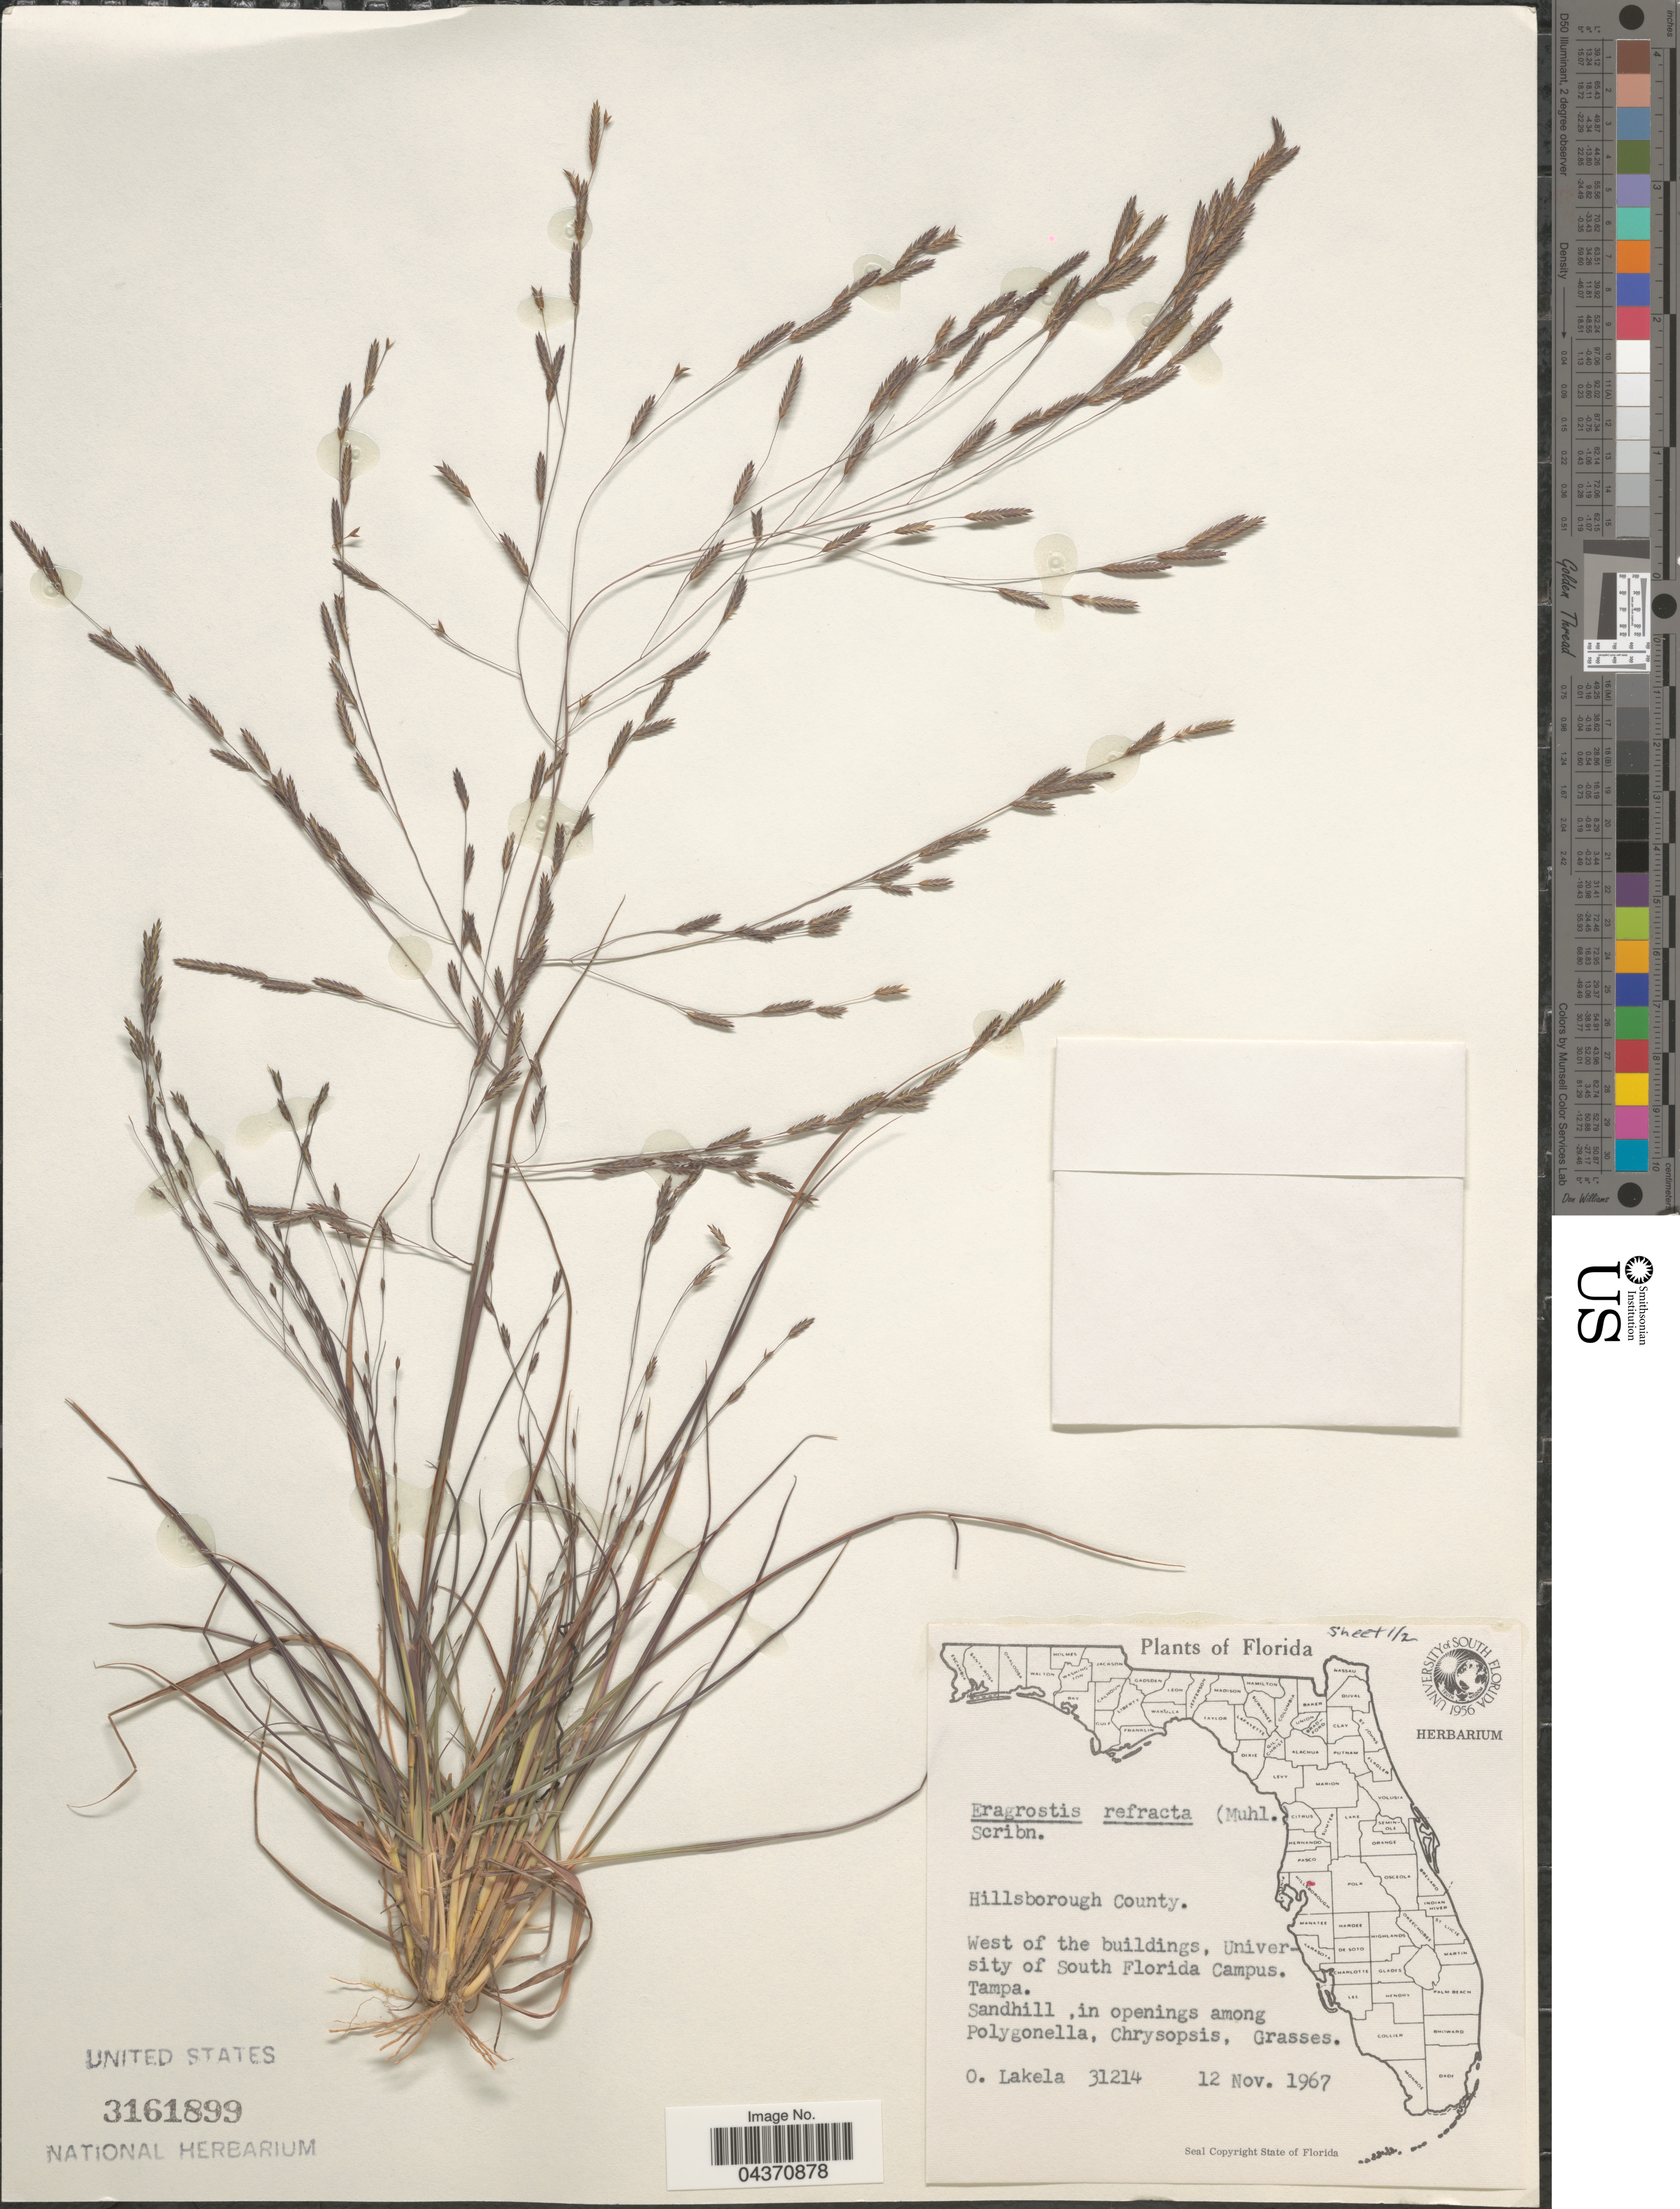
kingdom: Plantae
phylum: Tracheophyta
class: Liliopsida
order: Poales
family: Poaceae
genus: Eragrostis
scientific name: Eragrostis refracta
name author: (Muhl.) Scribn.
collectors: O. Lakela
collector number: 31214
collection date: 1967-11-12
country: United States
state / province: Florida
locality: Hillsborough County. West of the buildings, University of South Florida Campus. Tampa.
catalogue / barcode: US 3161899